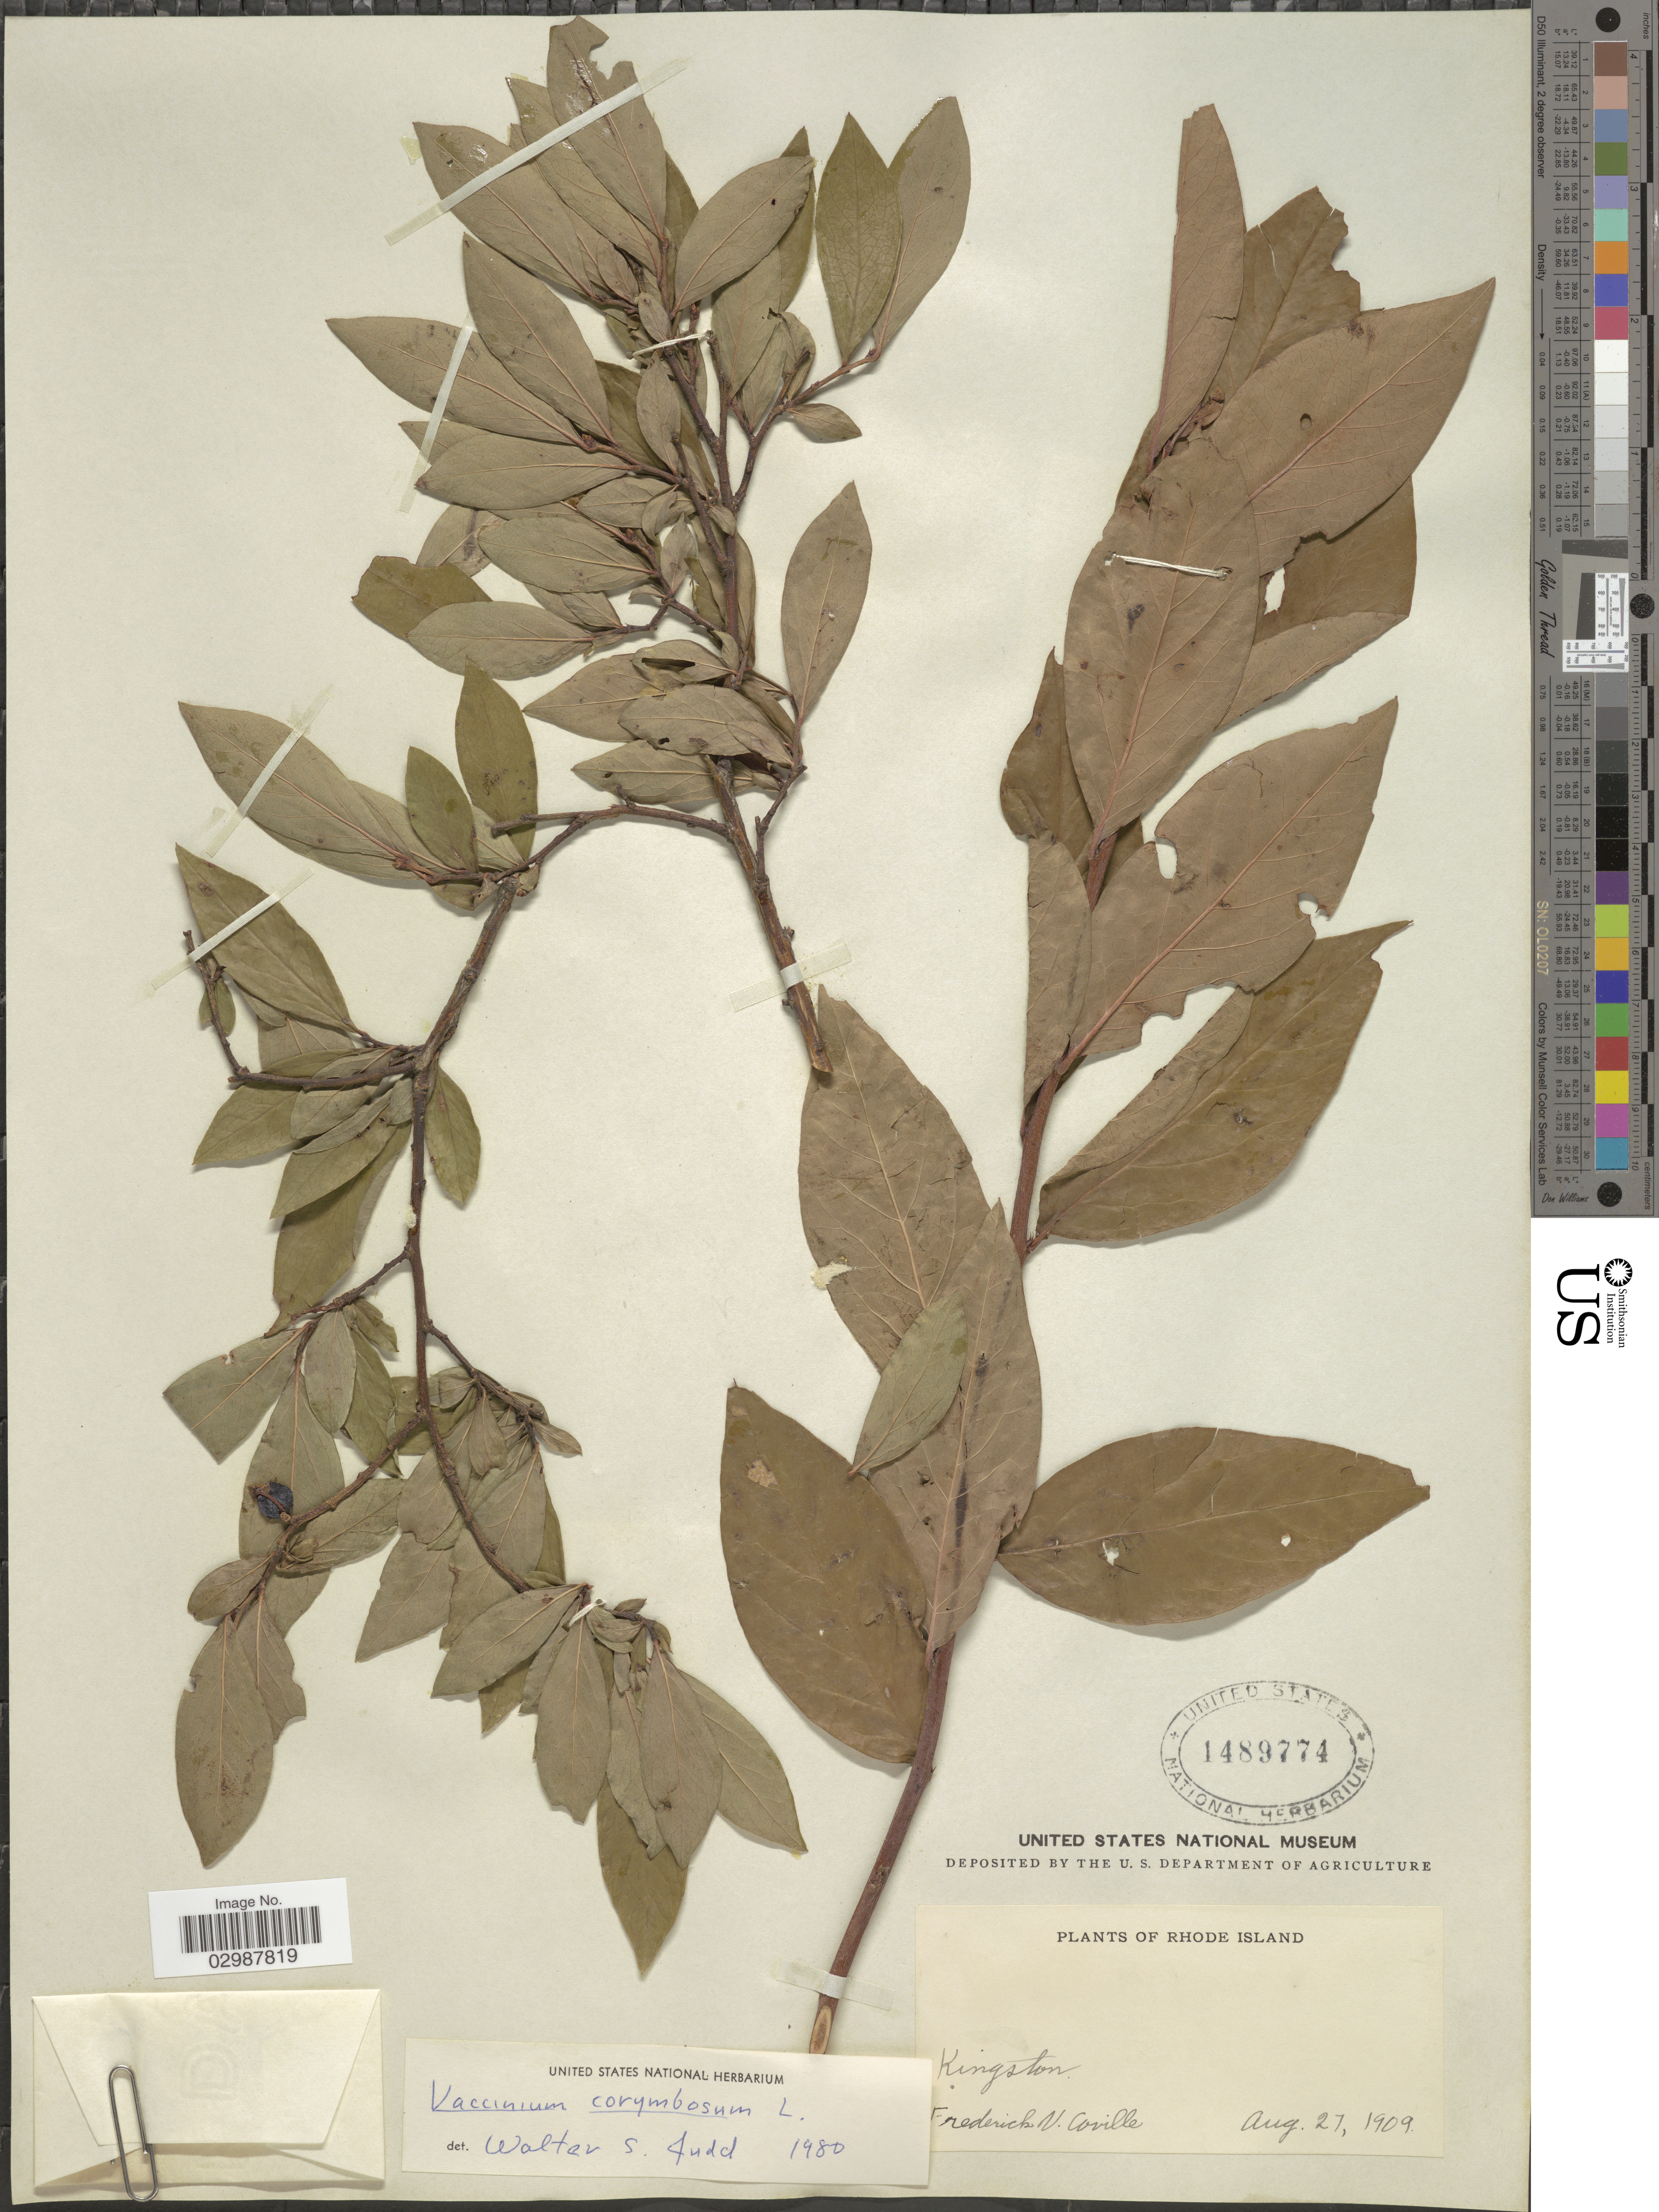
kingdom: Plantae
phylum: Tracheophyta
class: Magnoliopsida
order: Ericales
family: Ericaceae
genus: Vaccinium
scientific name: Vaccinium corymbosum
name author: L.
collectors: F. V. Coville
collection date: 1909-08-27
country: United States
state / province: Rhode Island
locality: Kingston.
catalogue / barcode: US 1489774